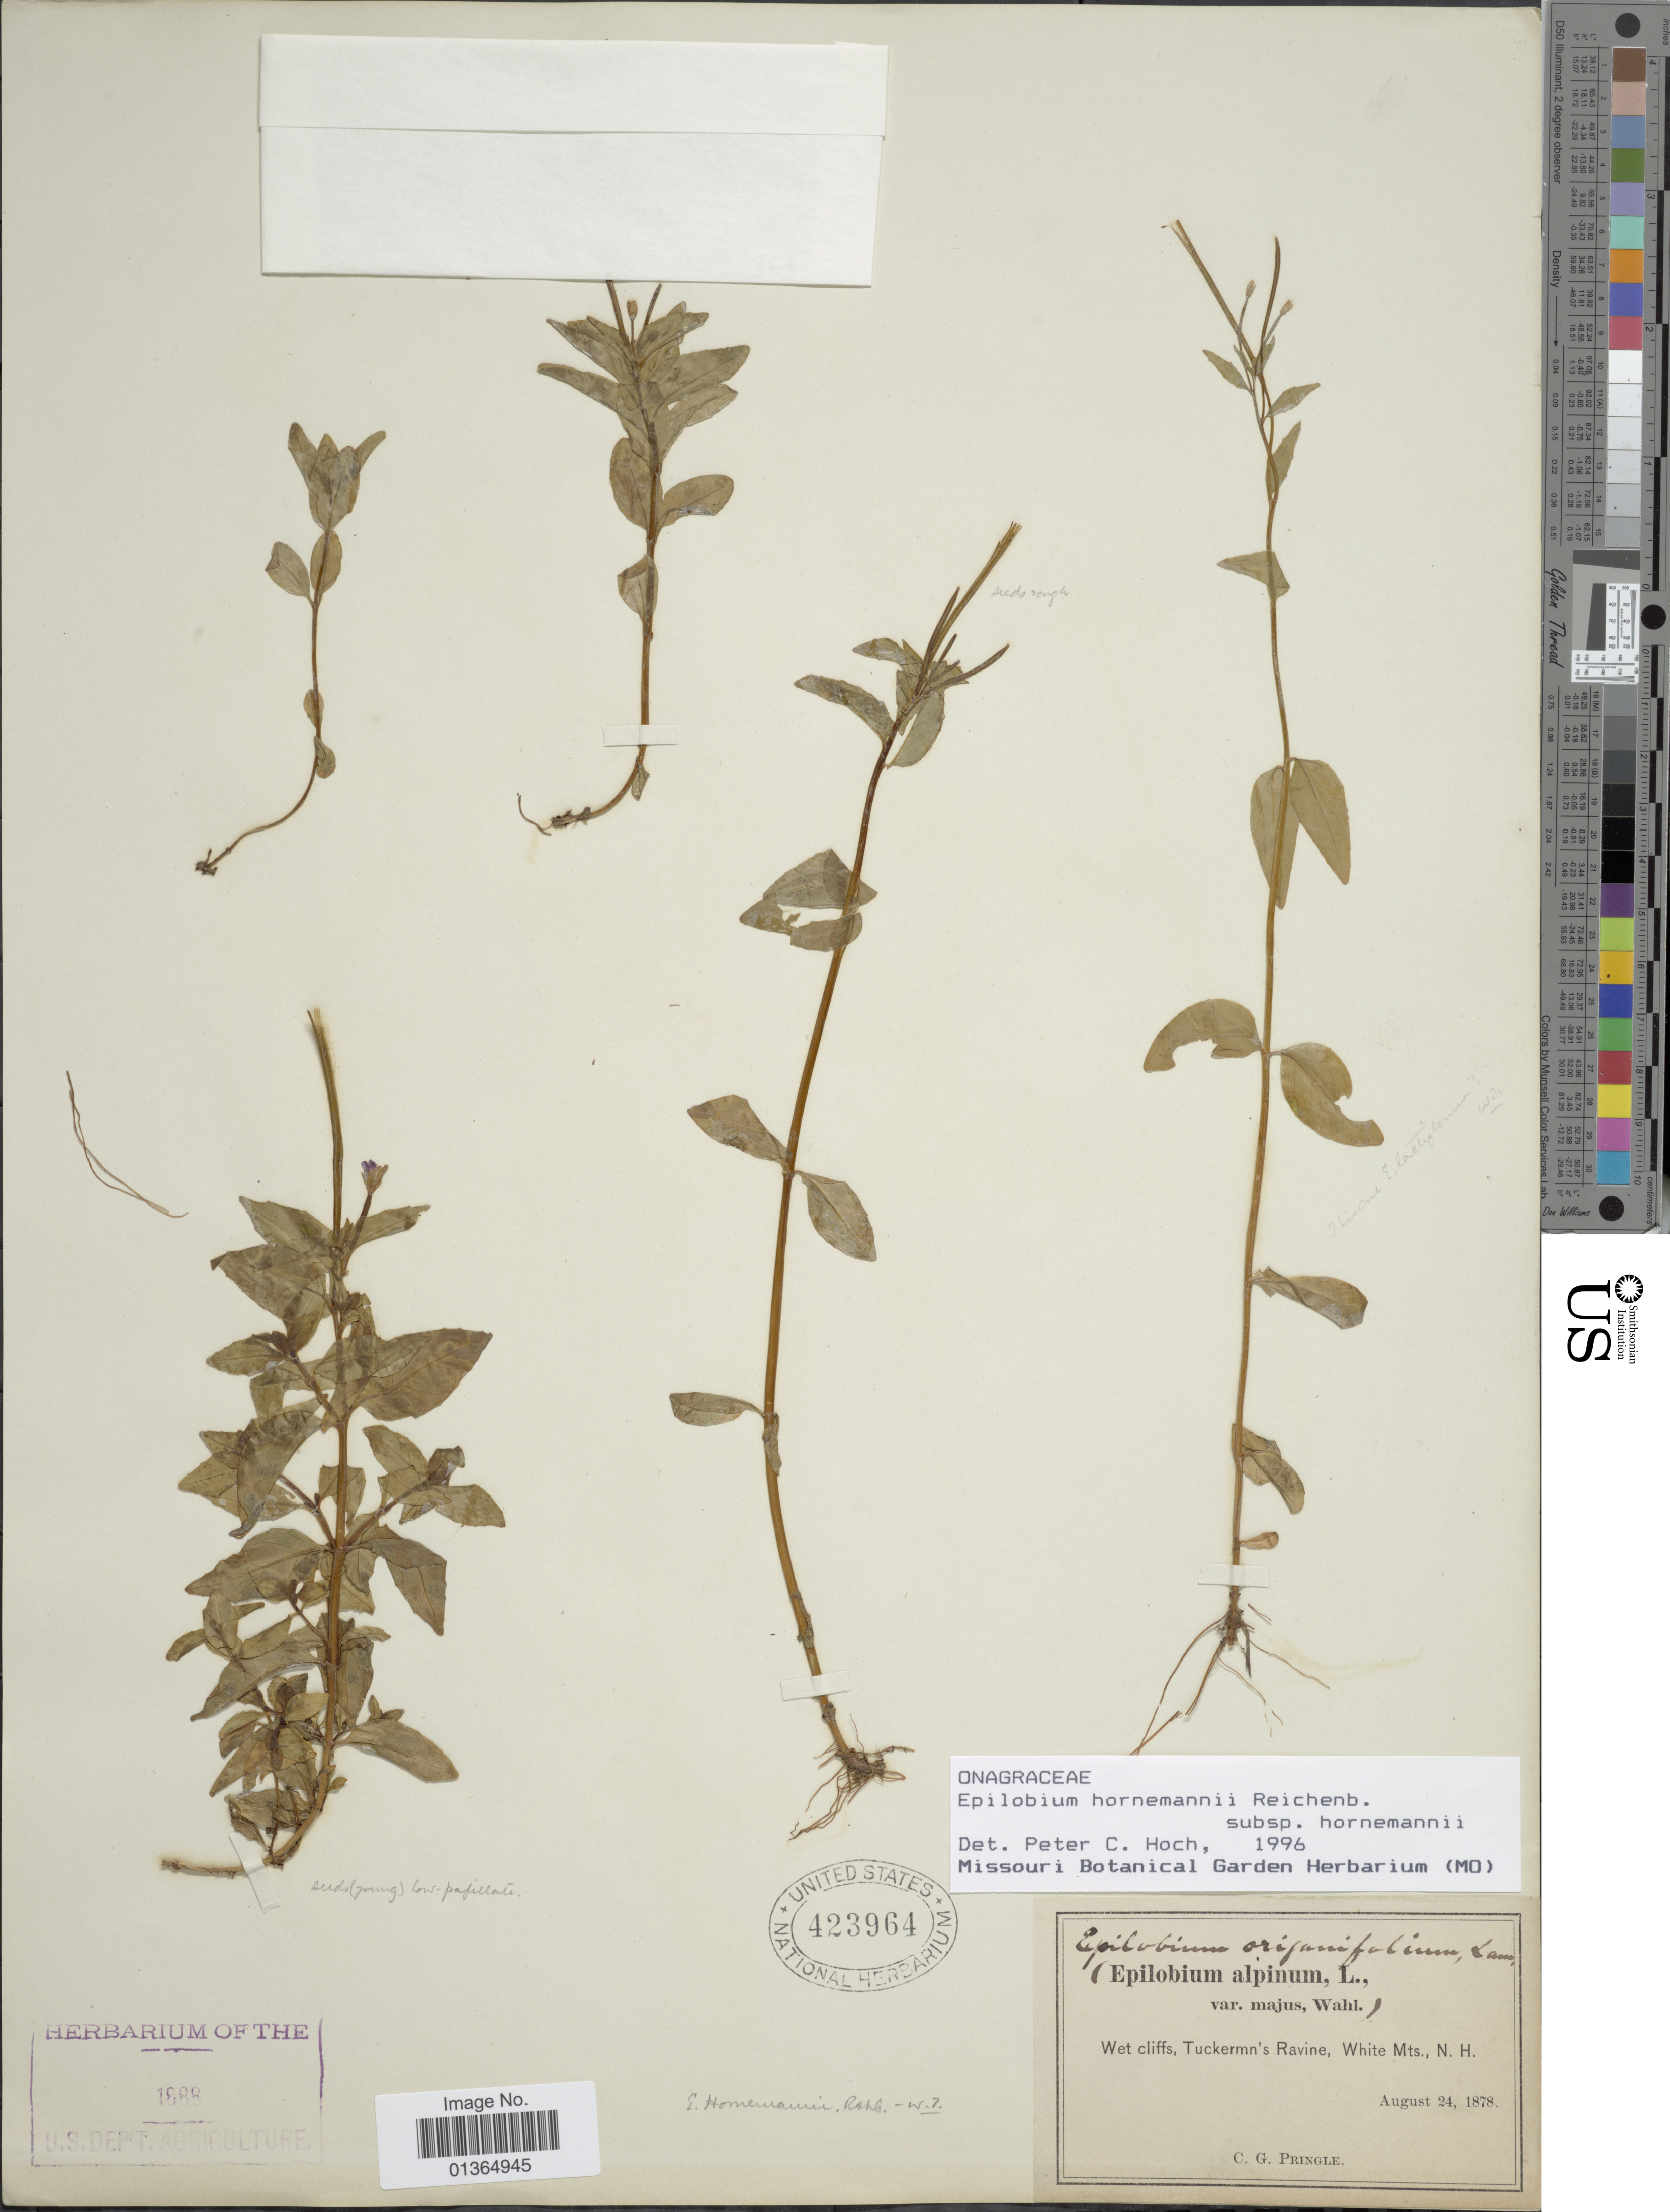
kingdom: Plantae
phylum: Tracheophyta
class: Magnoliopsida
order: Myrtales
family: Onagraceae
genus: Epilobium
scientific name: Epilobium hornemannii subsp. hornemannii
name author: Rchb.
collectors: C. G. Pringle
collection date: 1878-08-24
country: United States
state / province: New Hampshire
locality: Wet cliffs, Tuckerman's Ravine, White Mts.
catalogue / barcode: US 423964